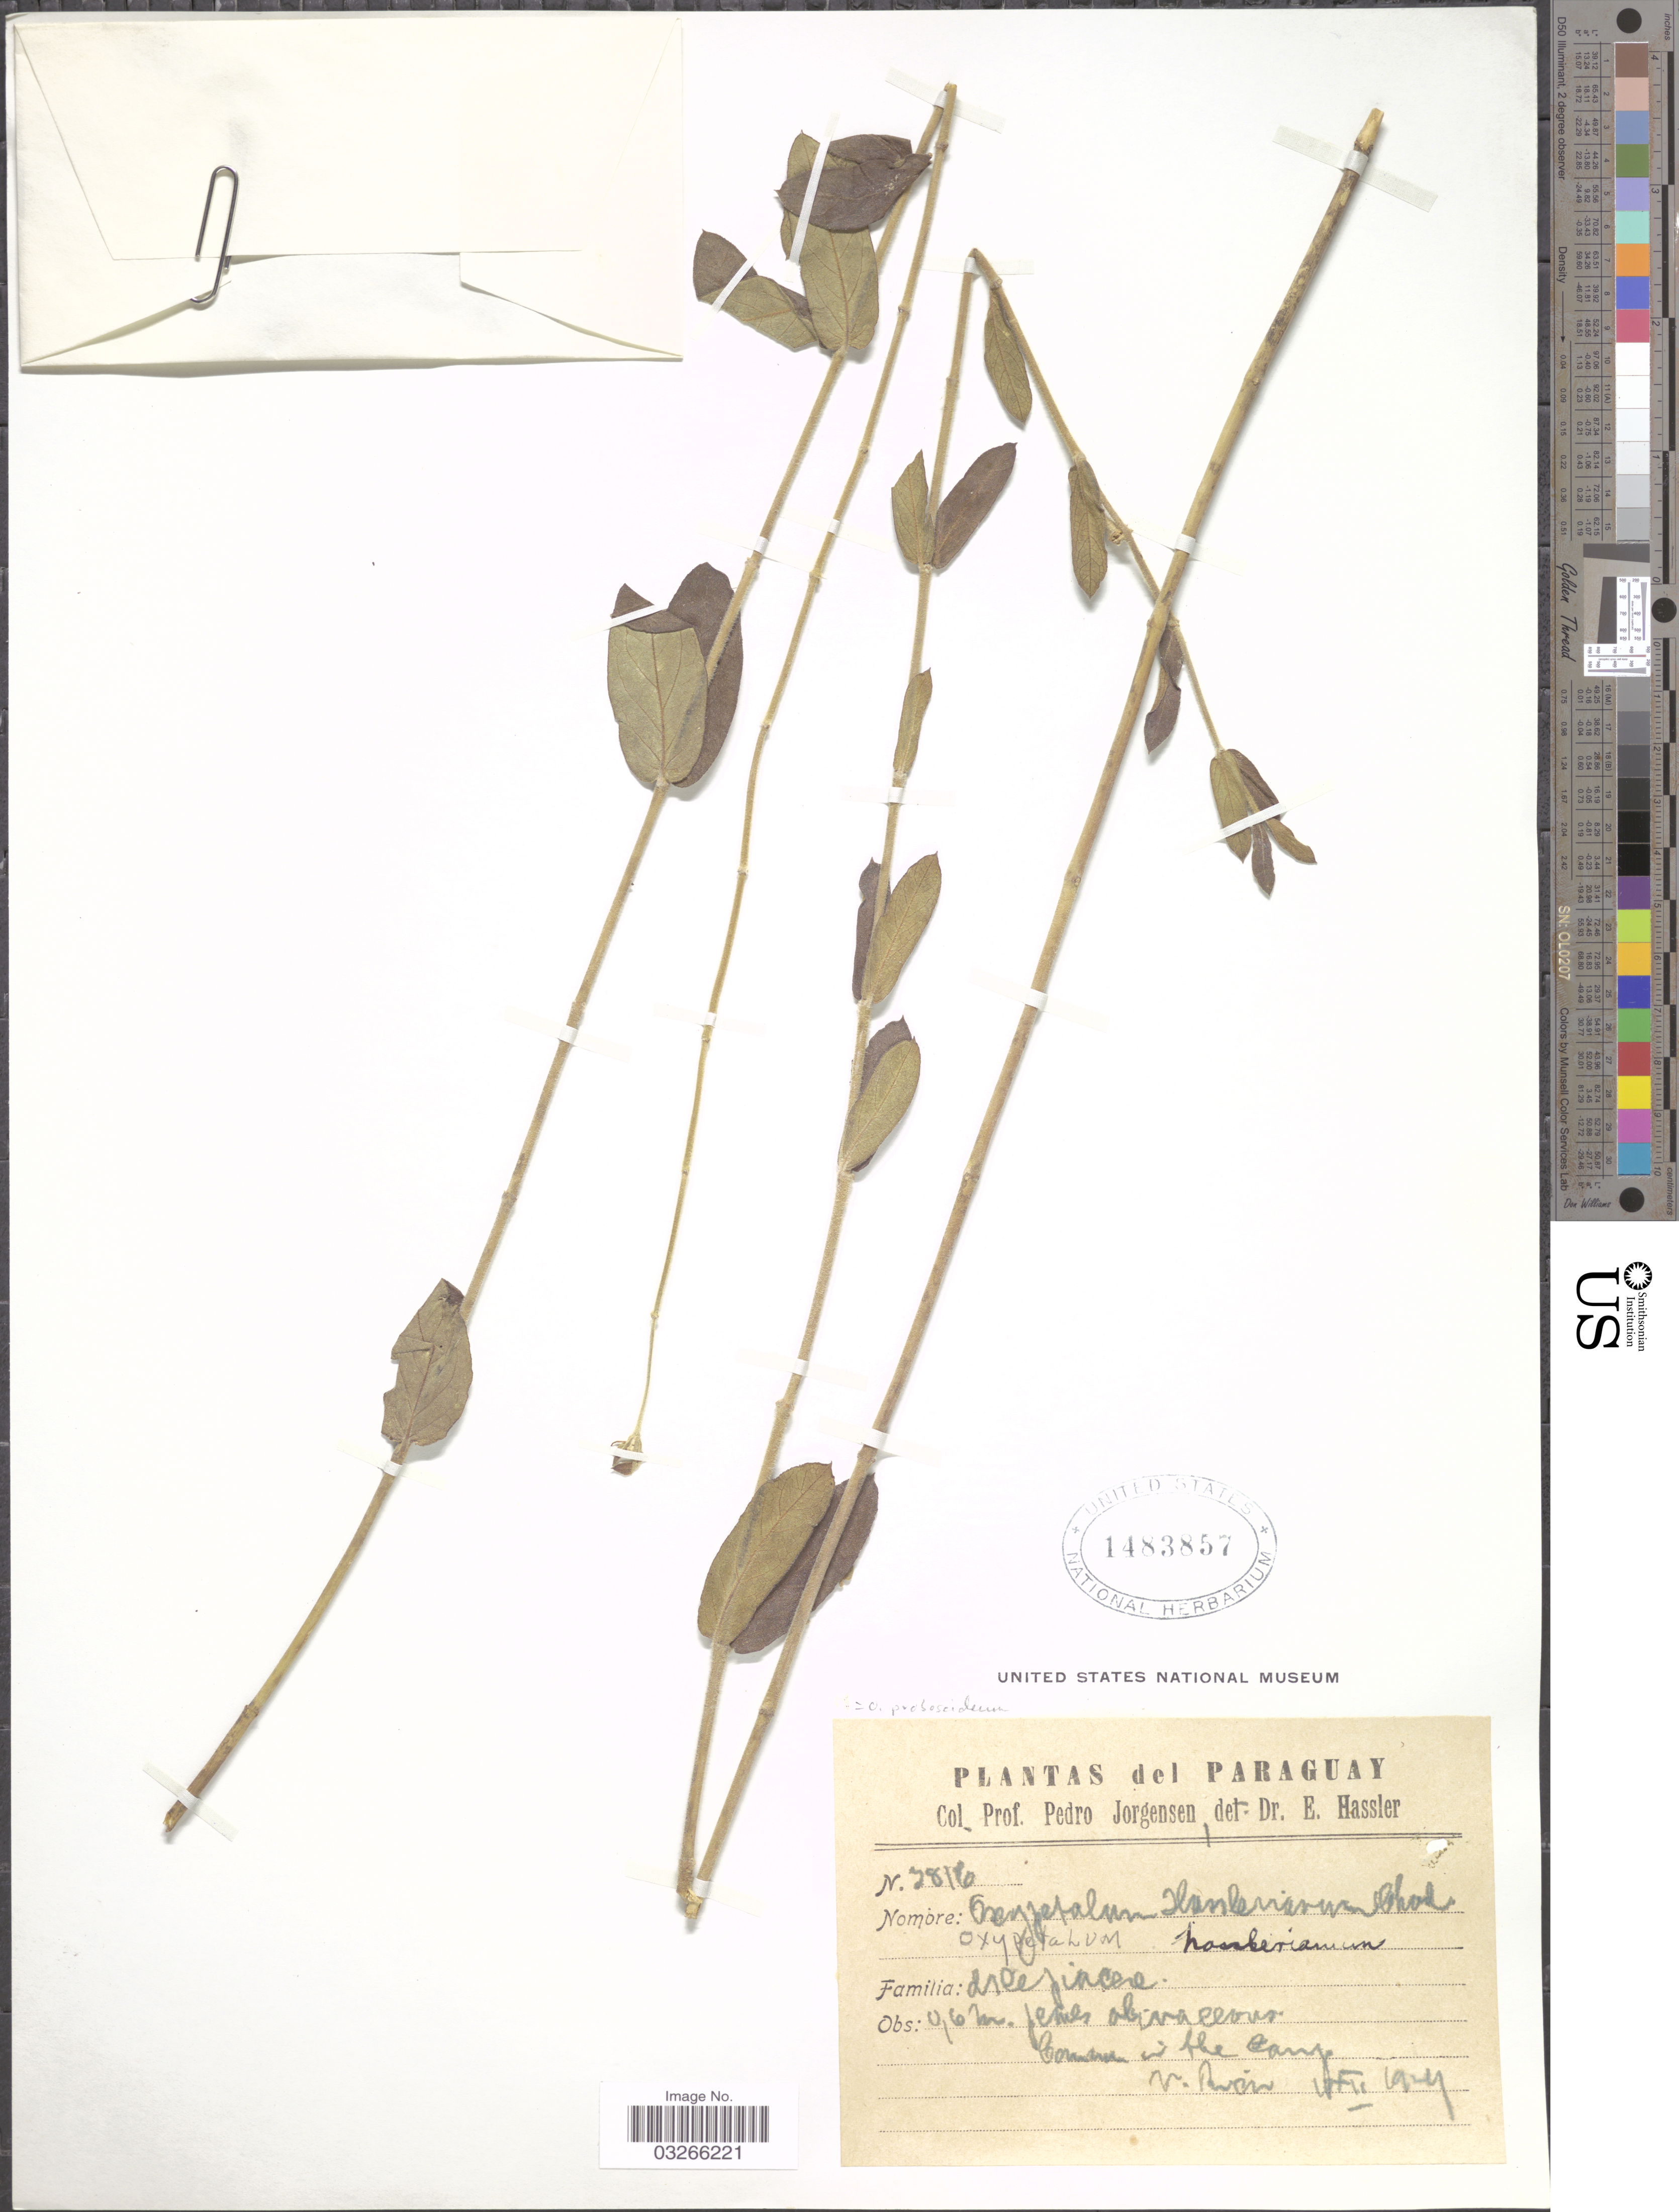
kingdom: Plantae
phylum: Tracheophyta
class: Magnoliopsida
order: Gentianales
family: Apocynaceae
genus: Oxypetalum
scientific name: Oxypetalum capitatum Mart. subsp. capitatum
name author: Mart.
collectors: P. Jörgensen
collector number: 2816*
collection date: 1929-12-01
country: Paraguay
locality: V. Rica.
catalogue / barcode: US 1483857